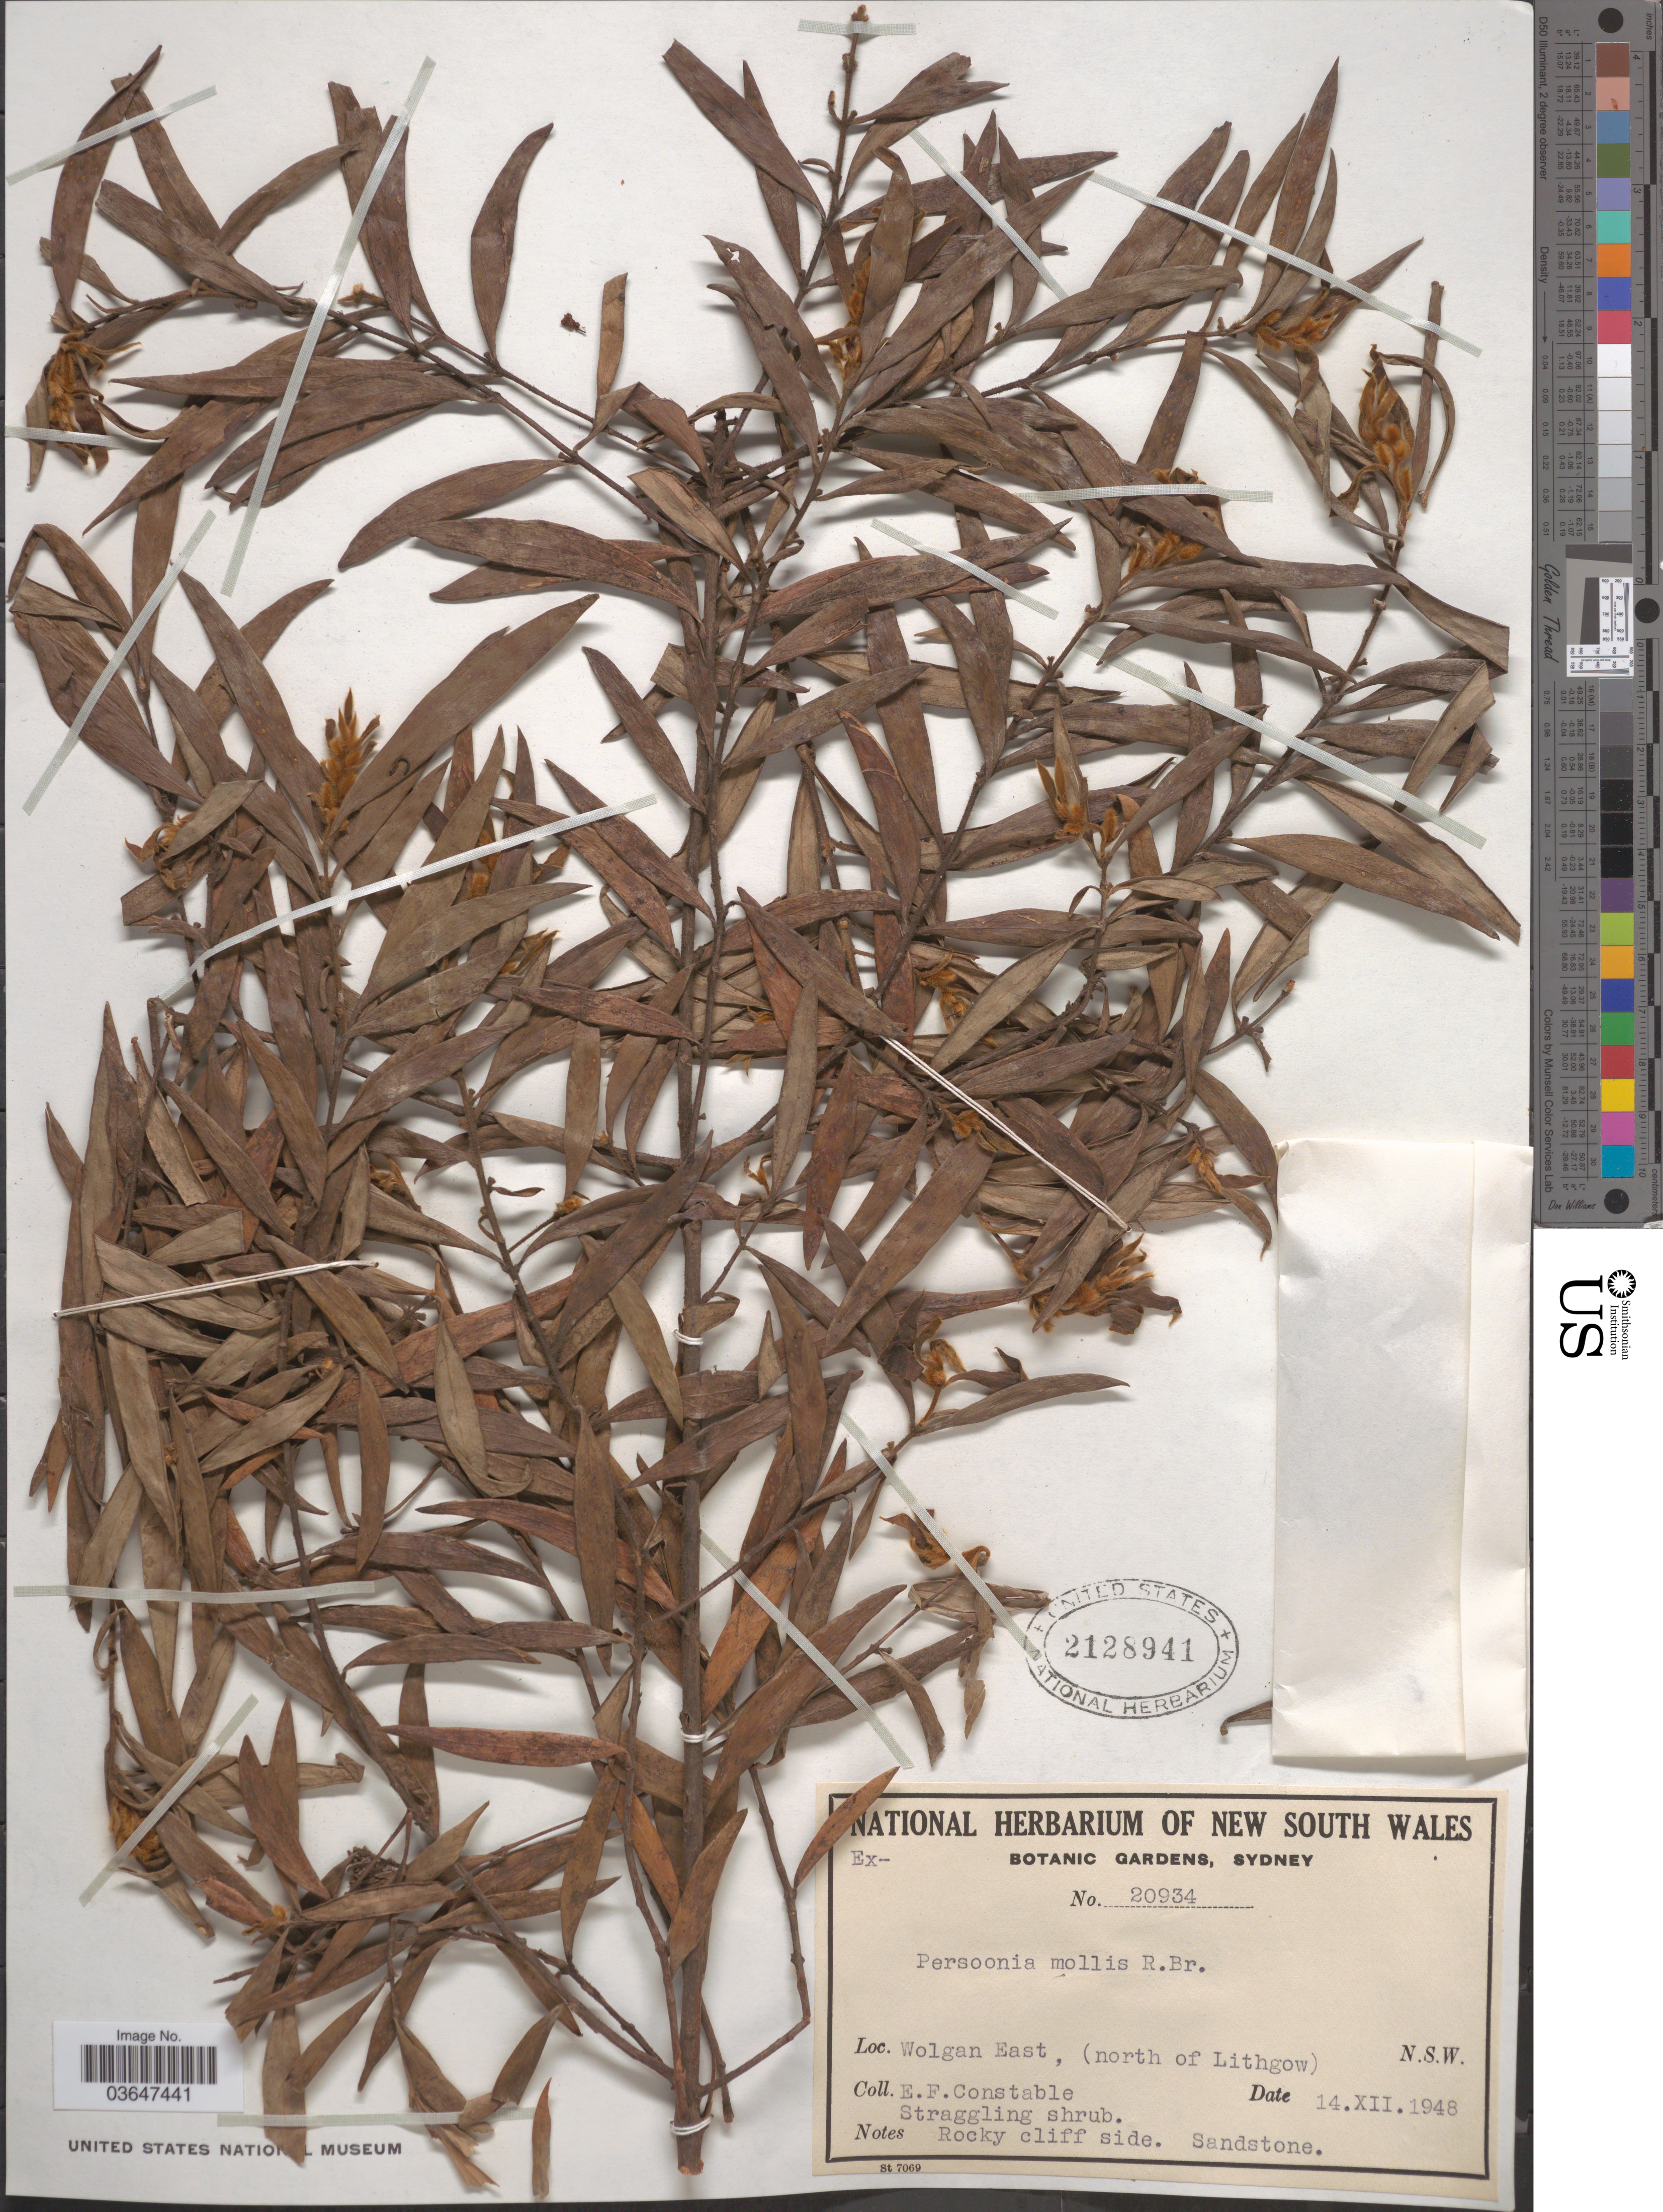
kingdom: Plantae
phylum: Tracheophyta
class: Magnoliopsida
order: Proteales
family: Proteaceae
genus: Persoonia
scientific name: Persoonia mollis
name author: R. Br.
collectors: E. F. Constable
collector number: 20934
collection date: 1948-12-14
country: Australia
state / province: New South Wales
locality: Wolgan East, (north of Lithgow).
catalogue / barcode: US 2128941